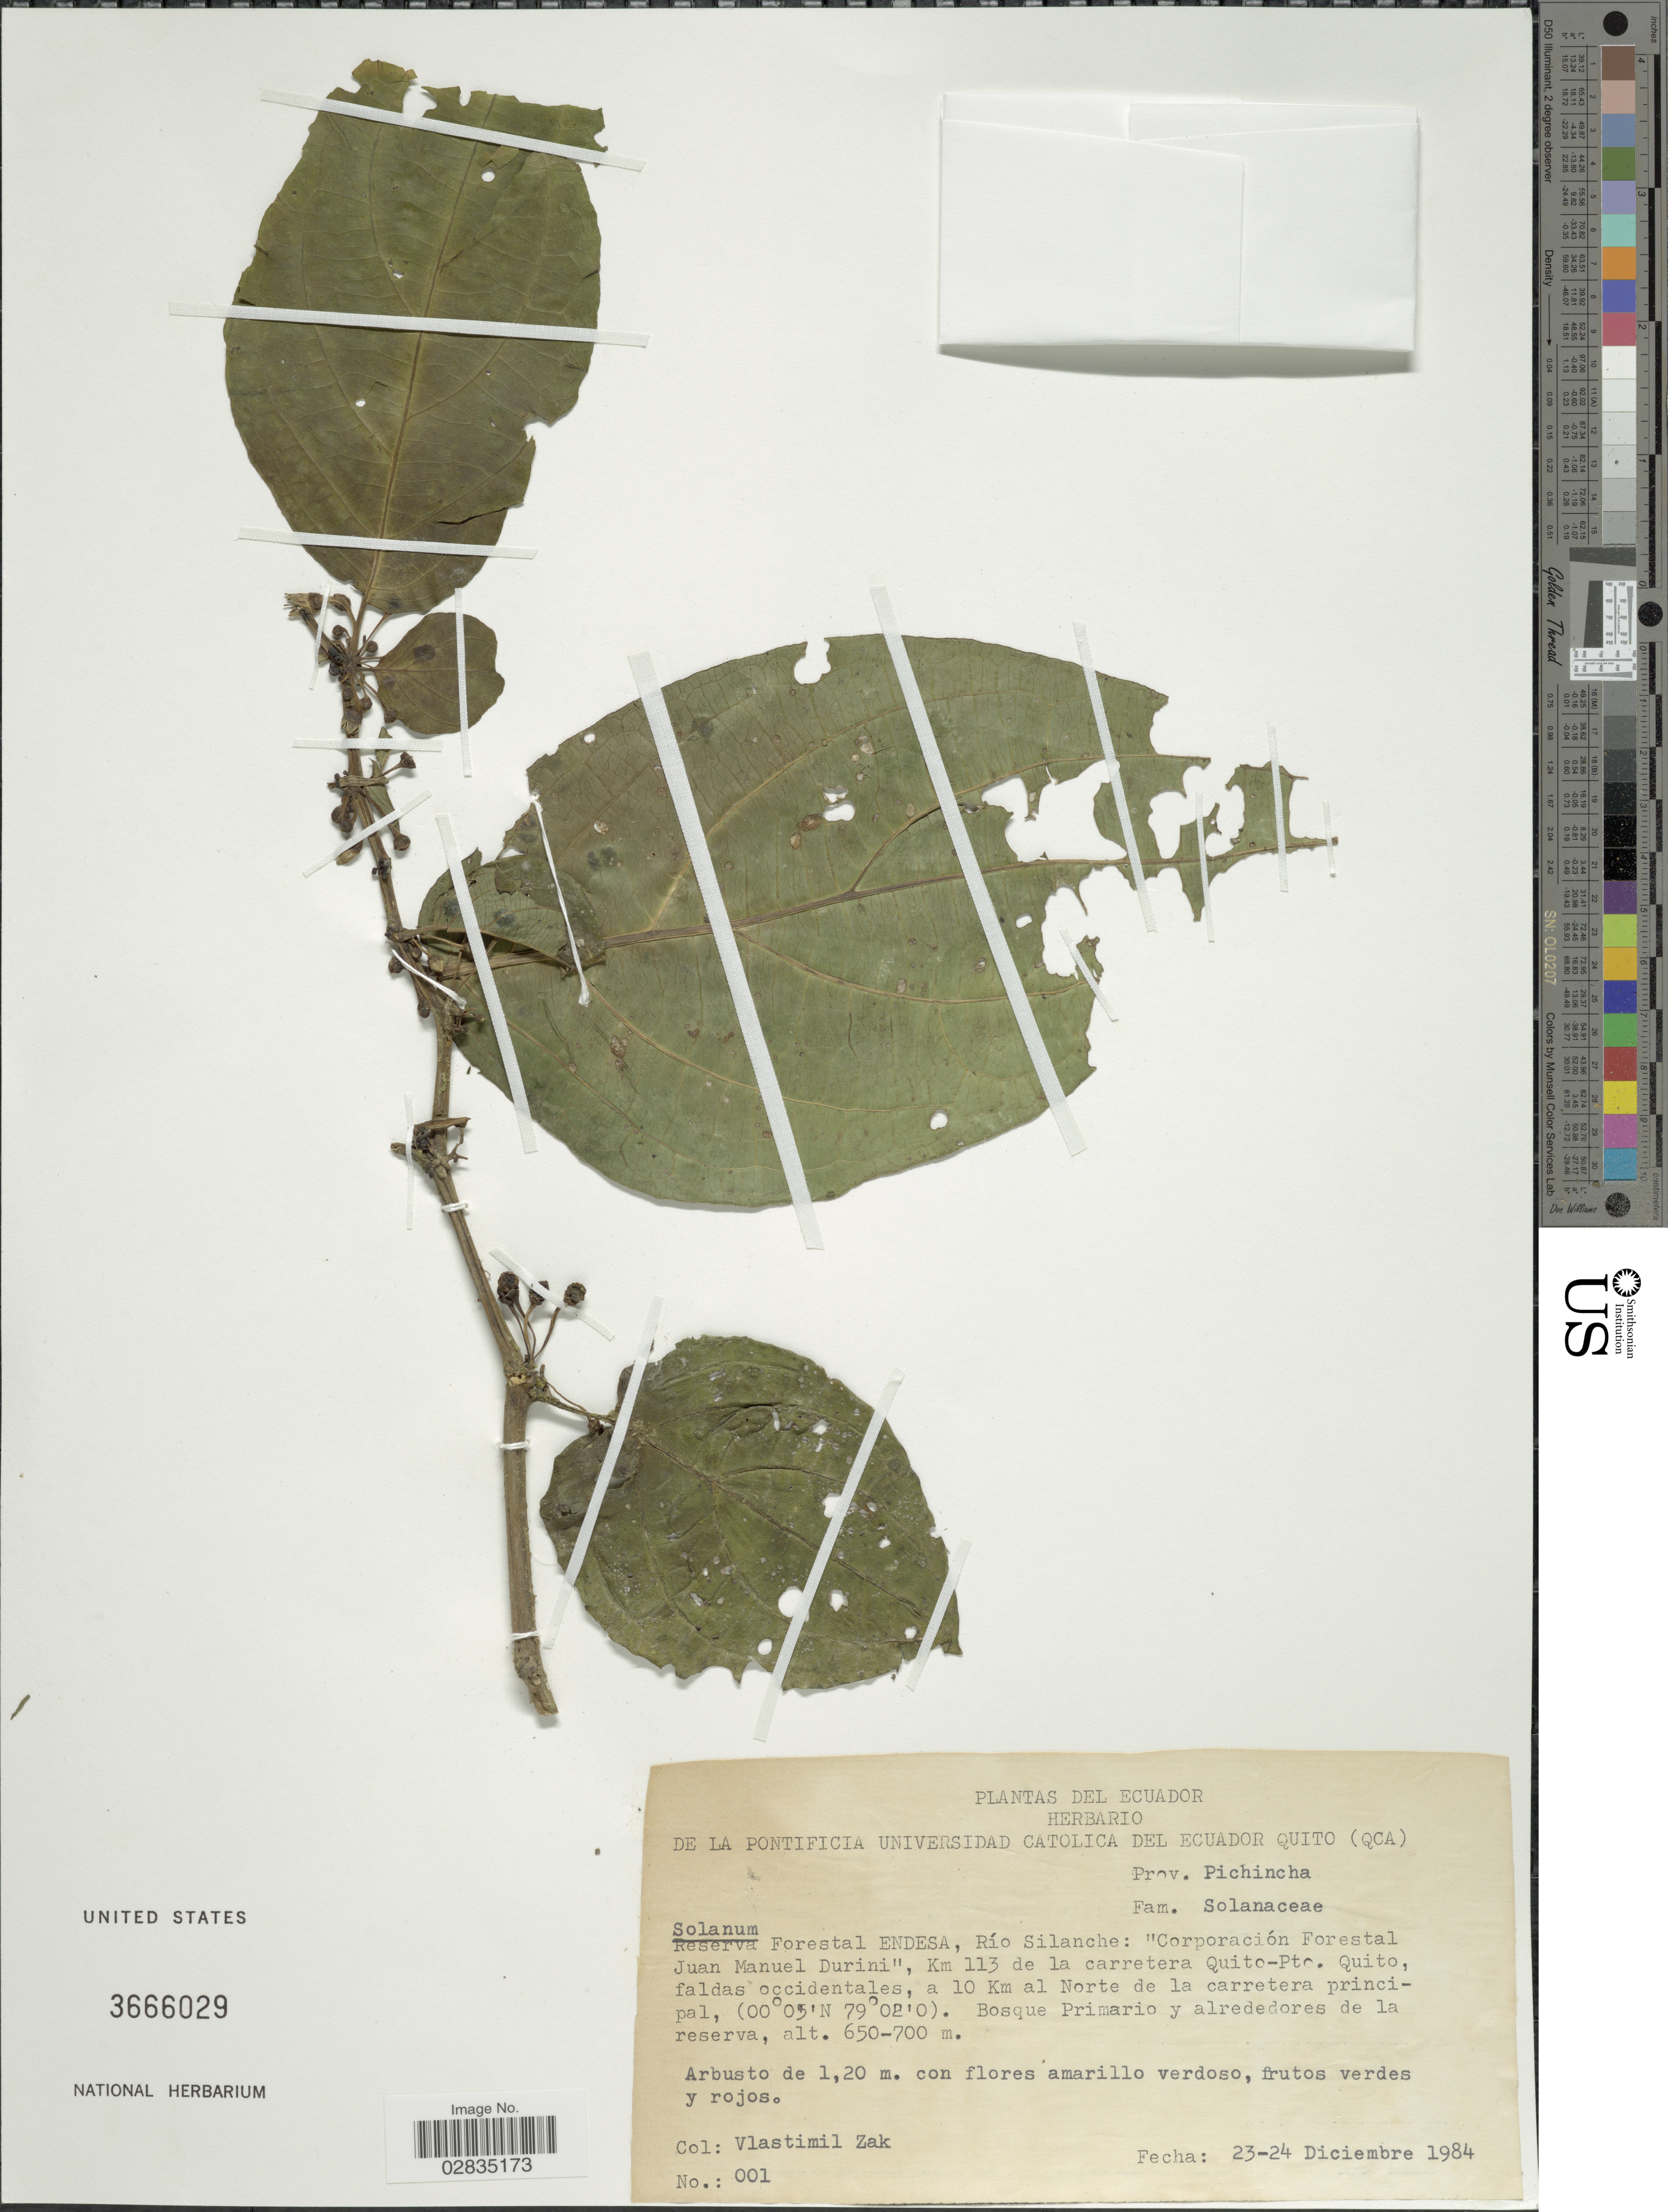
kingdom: Plantae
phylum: Tracheophyta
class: Magnoliopsida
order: Solanales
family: Solanaceae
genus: Solanum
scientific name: Solanum sp.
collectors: V. Zak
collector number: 001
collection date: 1984-12-23/1984-12-24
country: Ecuador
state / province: Pichincha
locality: Reserva Forestal Endesa, Río Silanche: "Corporación Forestal Juan Manuel Durini", km 113 de la carretera Quito-Pto. Quito, faldas occidentales, a 10 km al Norte de la carretera principal.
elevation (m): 650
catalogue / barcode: US 3666029